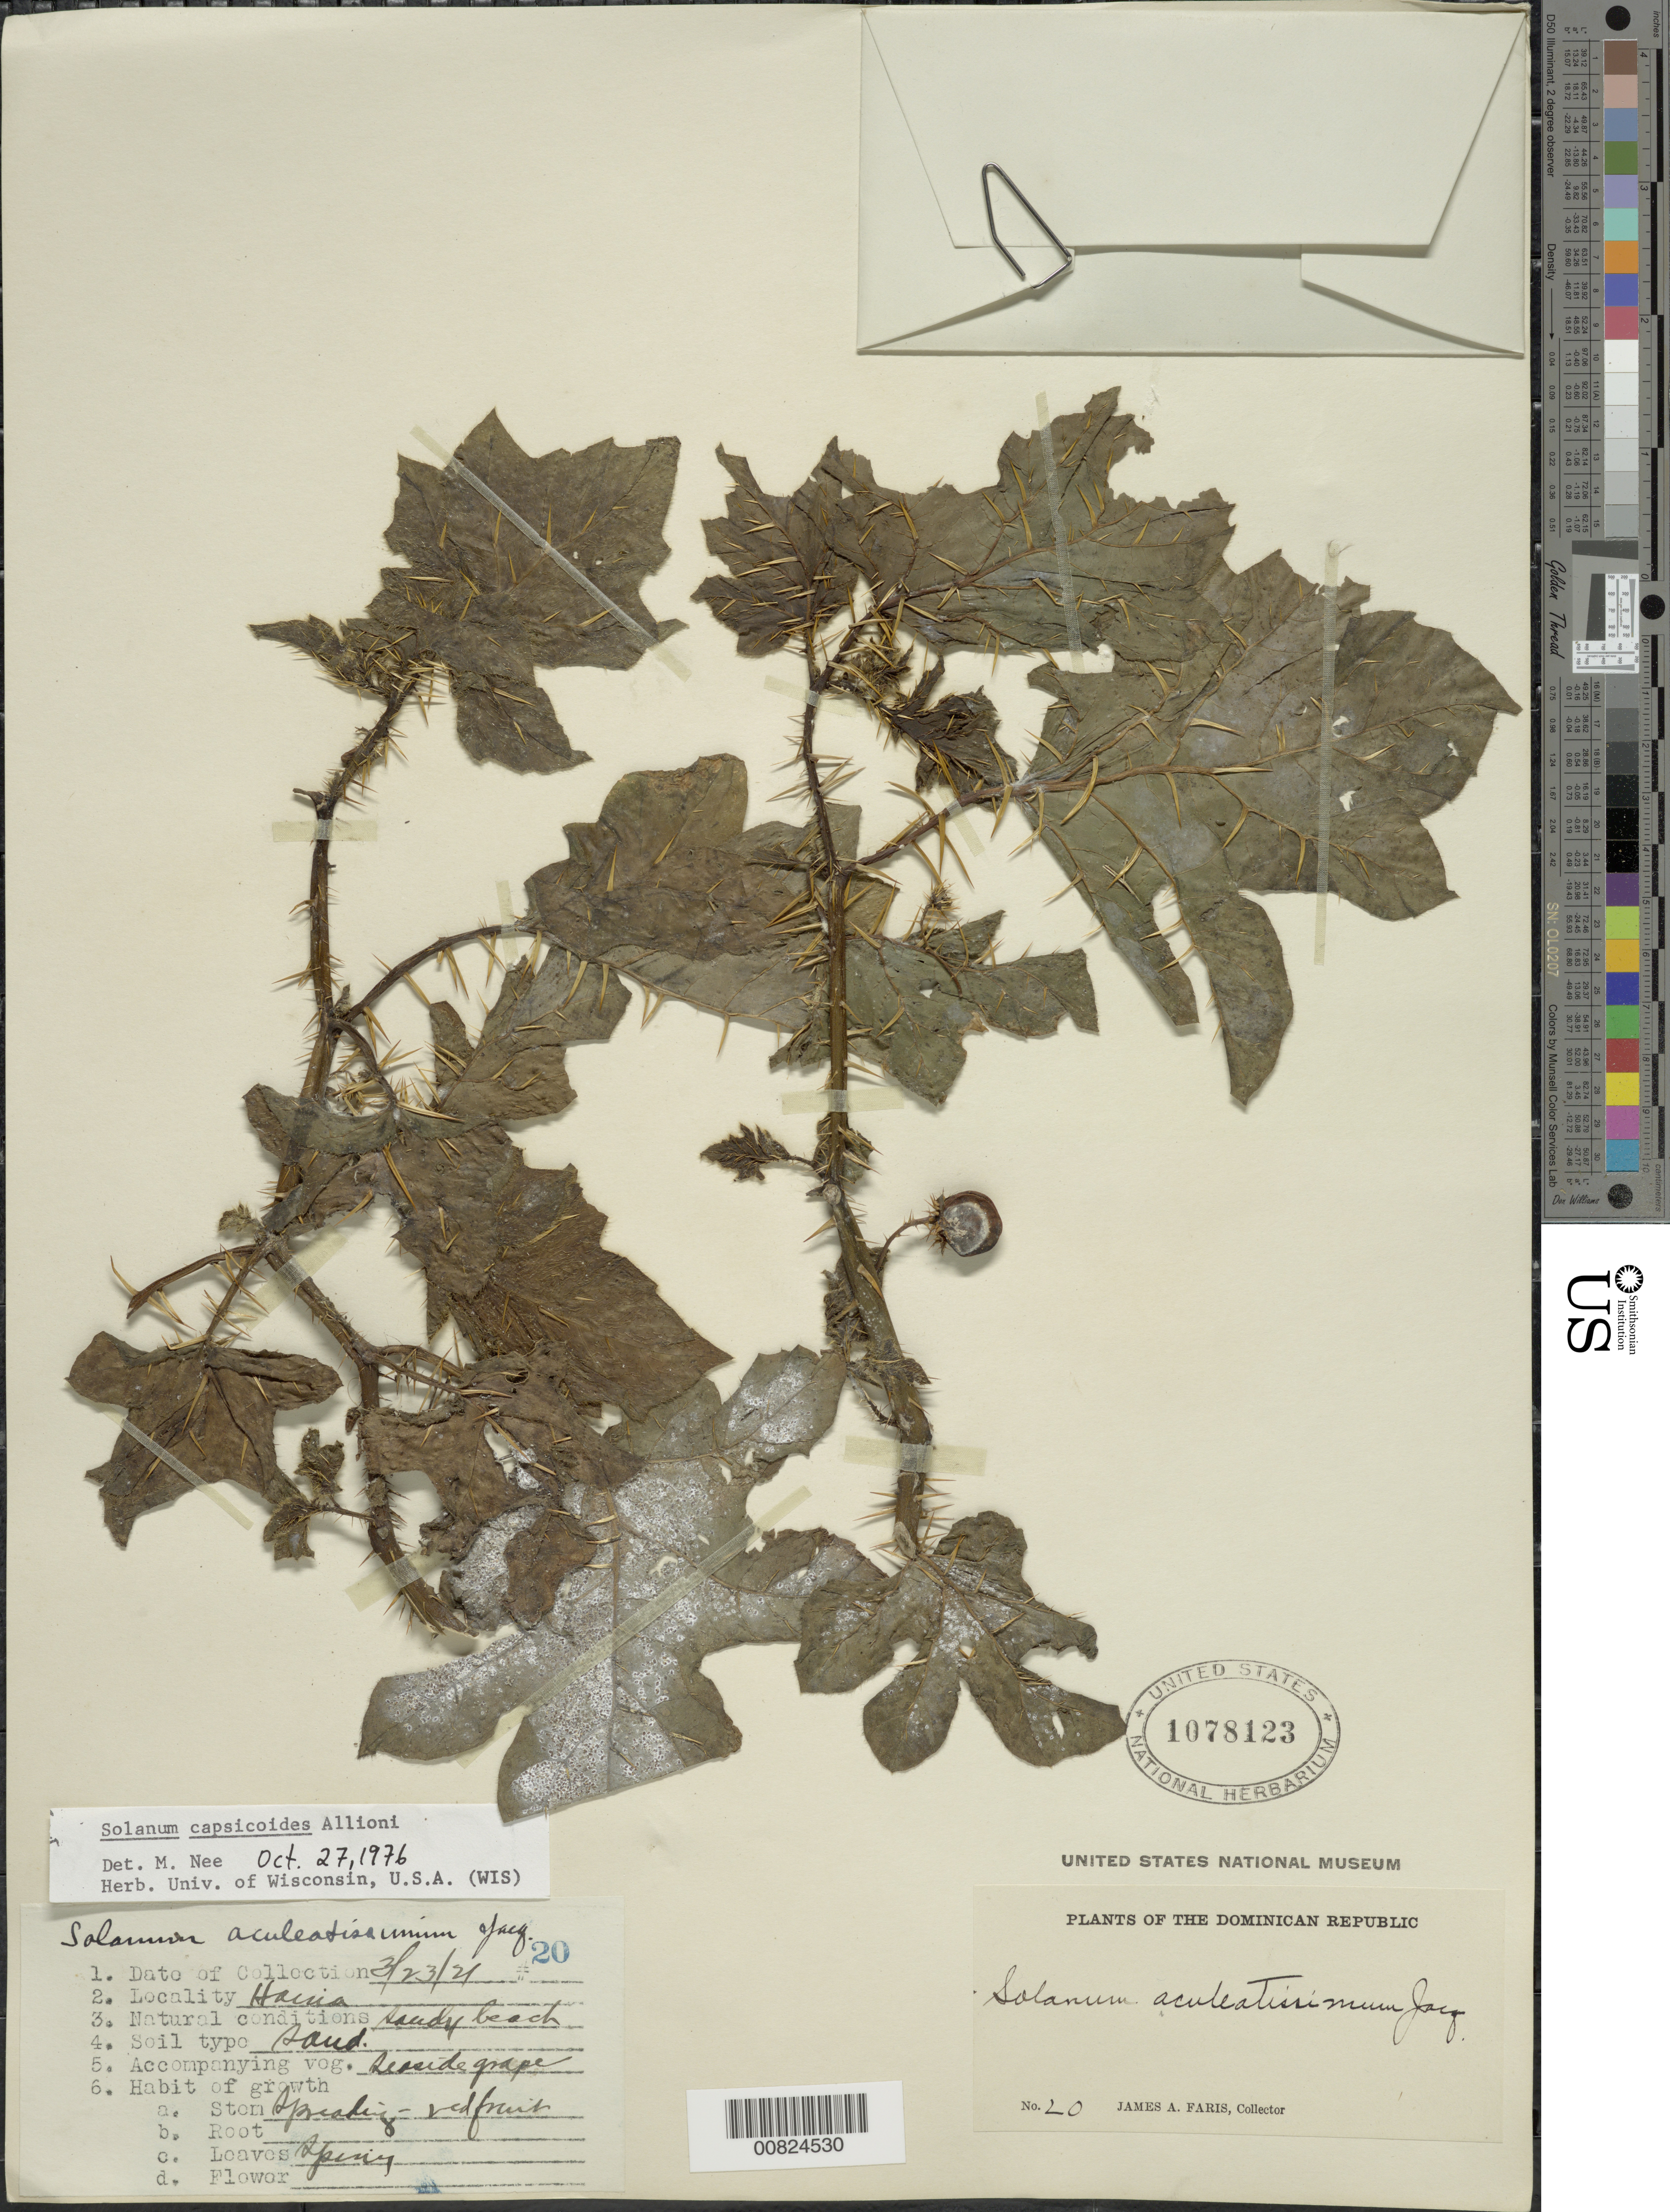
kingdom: Plantae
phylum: Tracheophyta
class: Magnoliopsida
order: Solanales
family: Solanaceae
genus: Solanum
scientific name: Solanum capsicoides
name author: All.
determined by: Nee, Michael H.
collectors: J. Faris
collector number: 20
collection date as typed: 23 Mar 1921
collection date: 1921-03-23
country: Dominican Republic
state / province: San Cristóbal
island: Hispaniola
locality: Haina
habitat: Sandy beach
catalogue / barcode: US 1078123